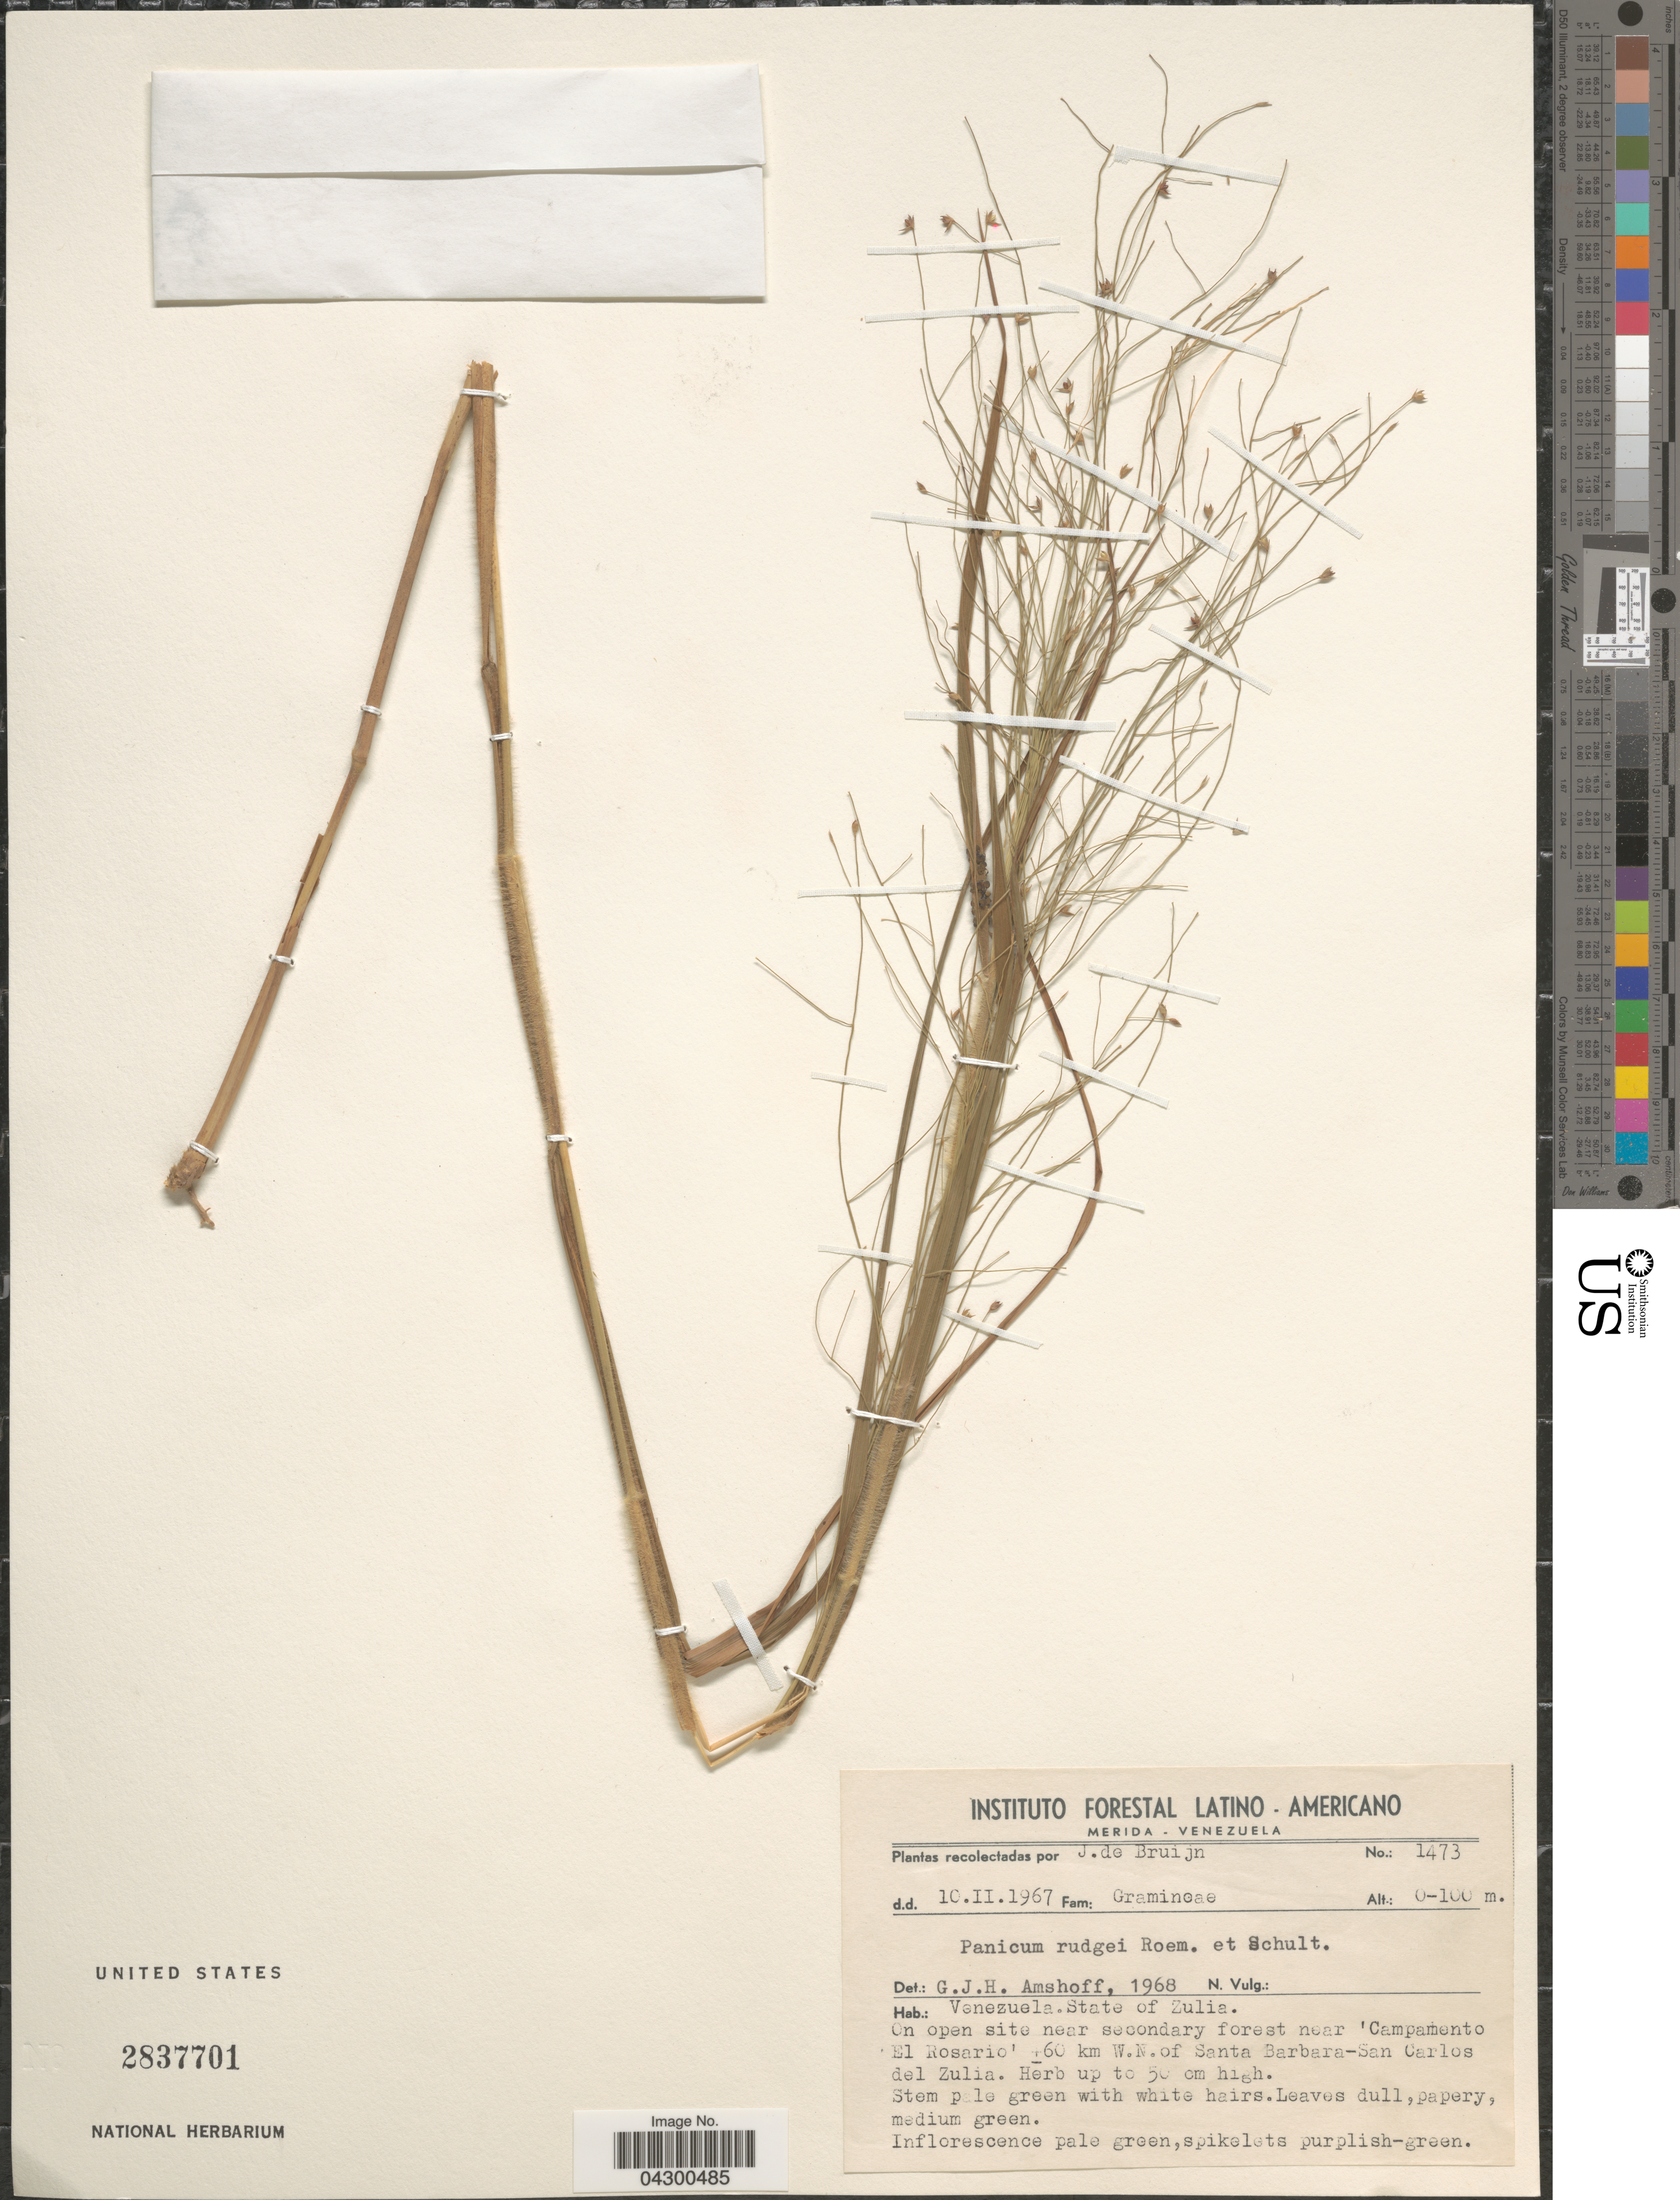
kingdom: Plantae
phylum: Tracheophyta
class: Liliopsida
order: Poales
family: Poaceae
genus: Panicum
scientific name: Panicum rudgei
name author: Roem. & Schult.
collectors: J. Bruijn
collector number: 1473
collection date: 1967-02-10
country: Venezuela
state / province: Zulia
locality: On open site near secondary forest near "Campamento El Rosario" ±60 km W.N. of Santa Barbara-San Carlos del Zulia.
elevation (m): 0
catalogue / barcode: US 2837701